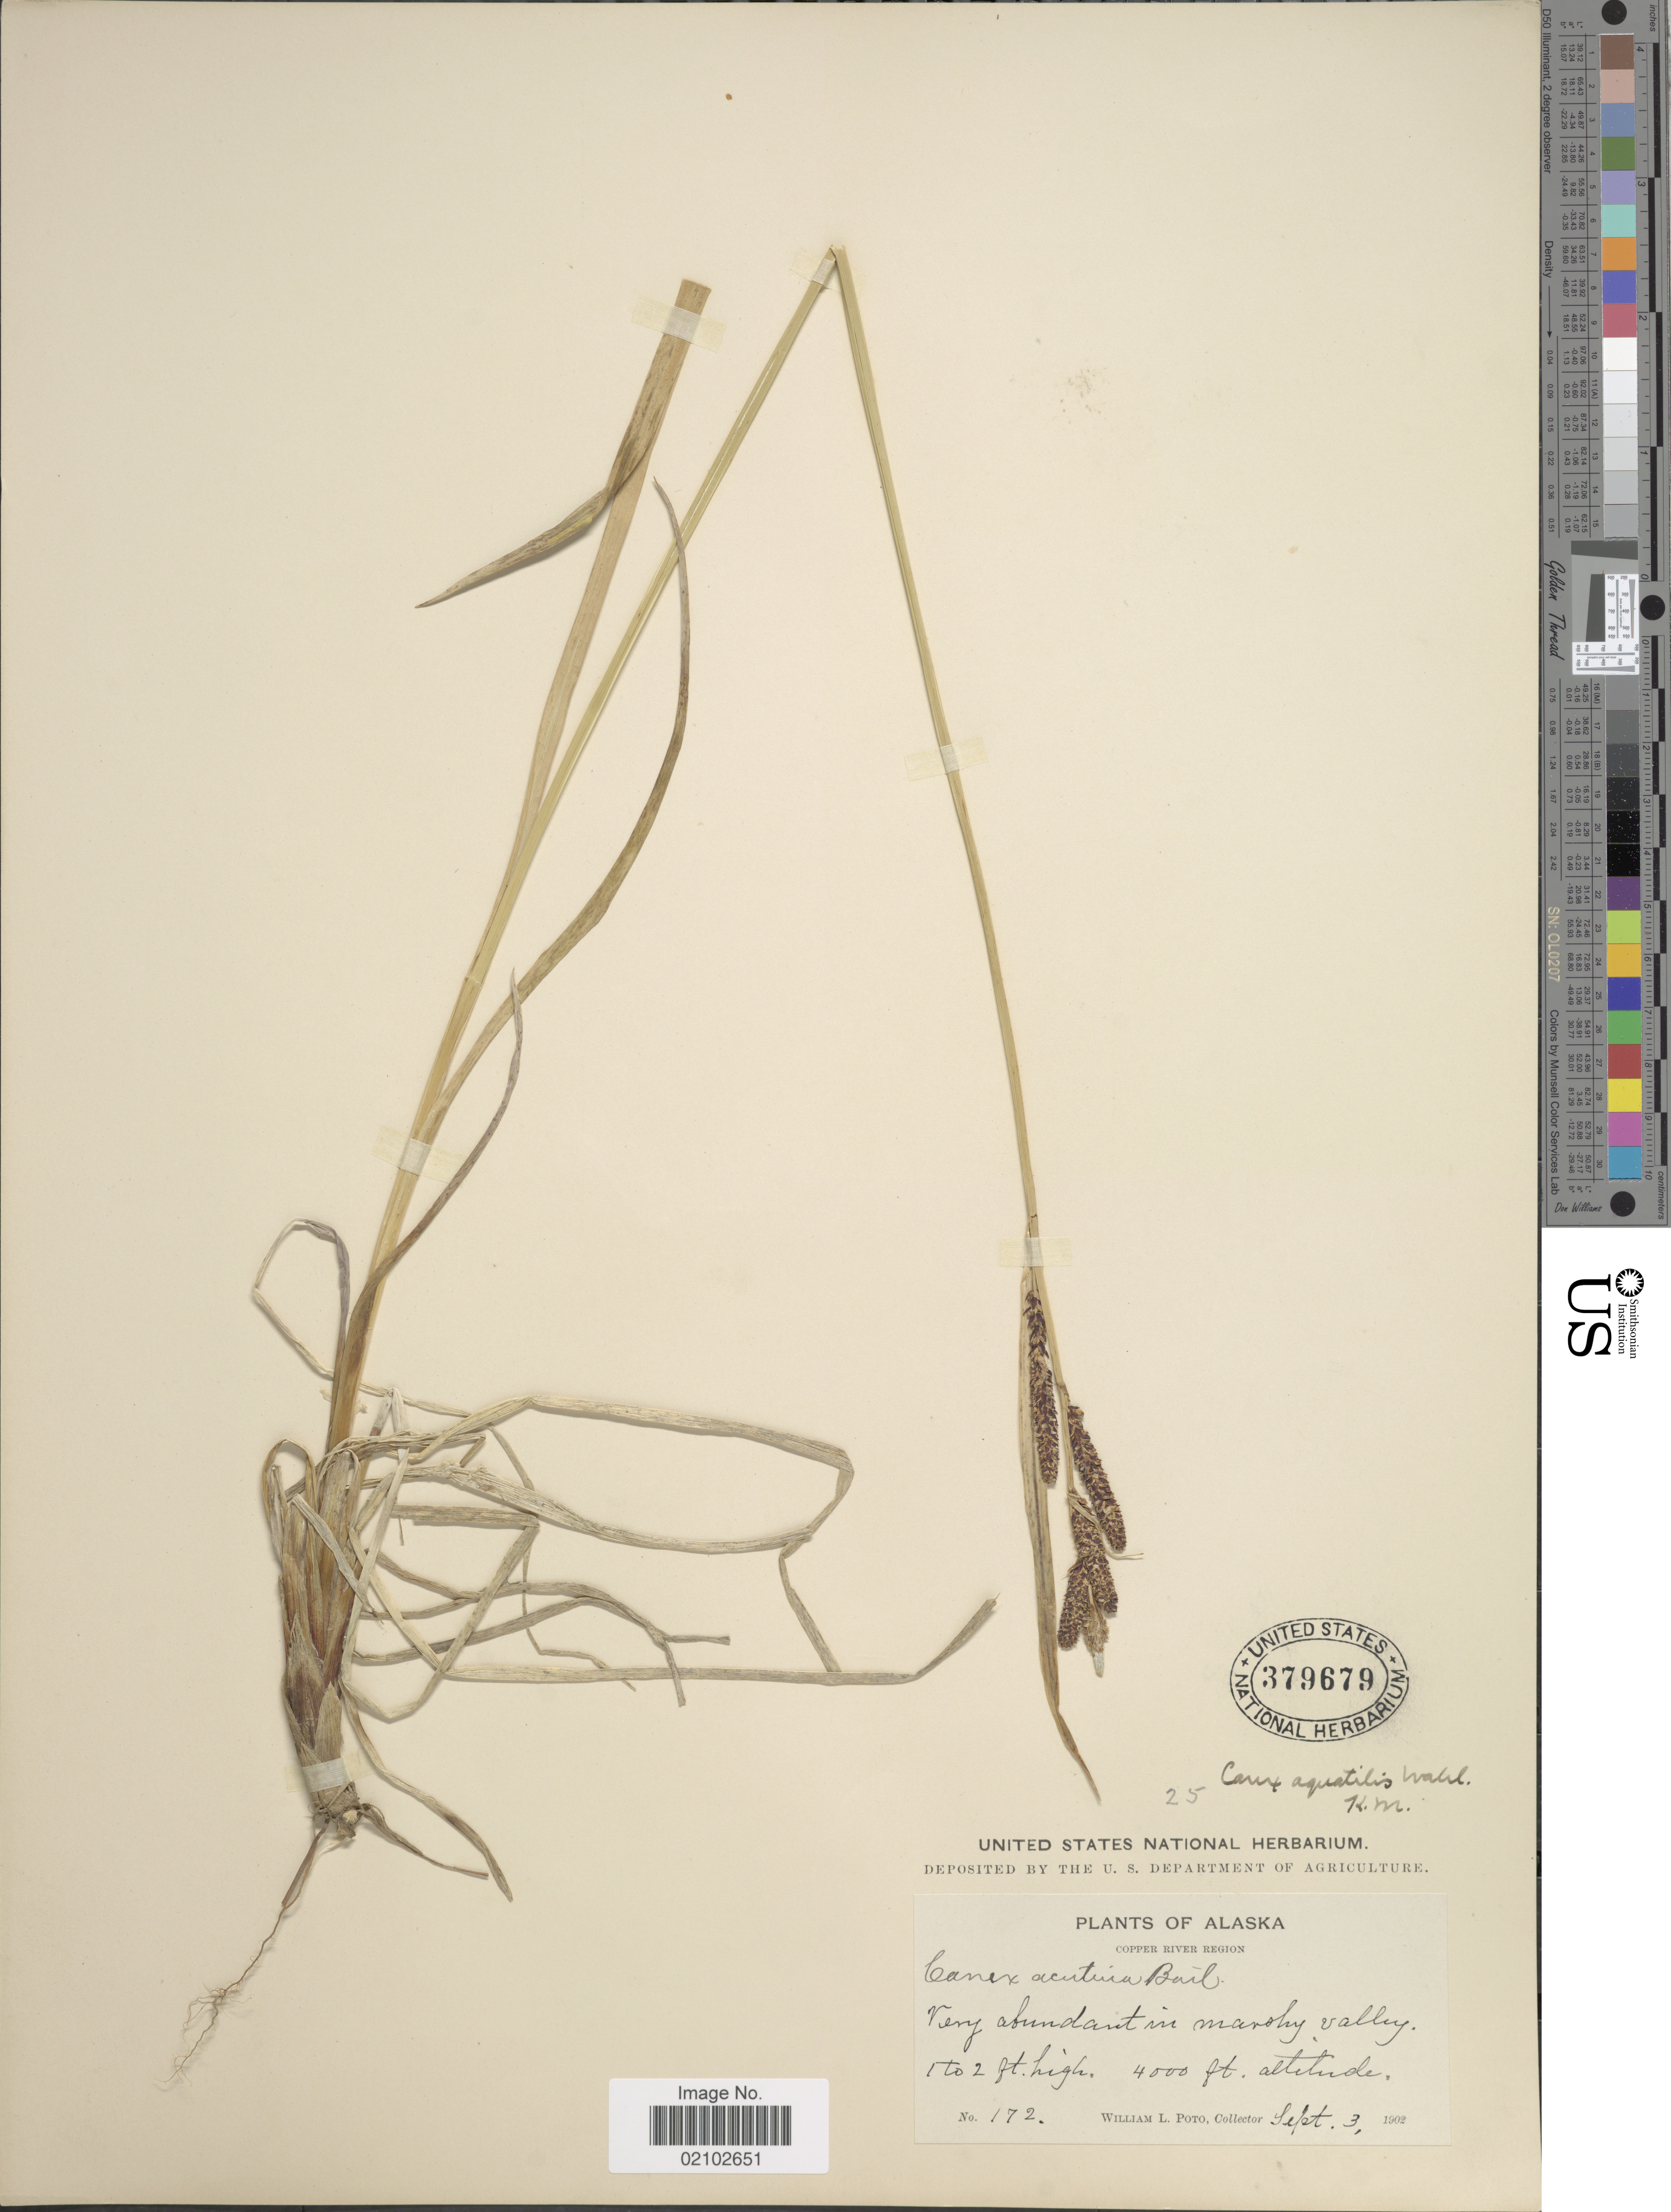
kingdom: Plantae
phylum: Tracheophyta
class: Liliopsida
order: Poales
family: Cyperaceae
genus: Carex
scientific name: Carex aquatilis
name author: Wahlenb.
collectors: W. Poto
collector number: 172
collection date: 1902-09-03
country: United States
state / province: Alaska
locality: Copper River Region, very abundant in marshy valley.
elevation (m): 1219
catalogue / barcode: US 379679